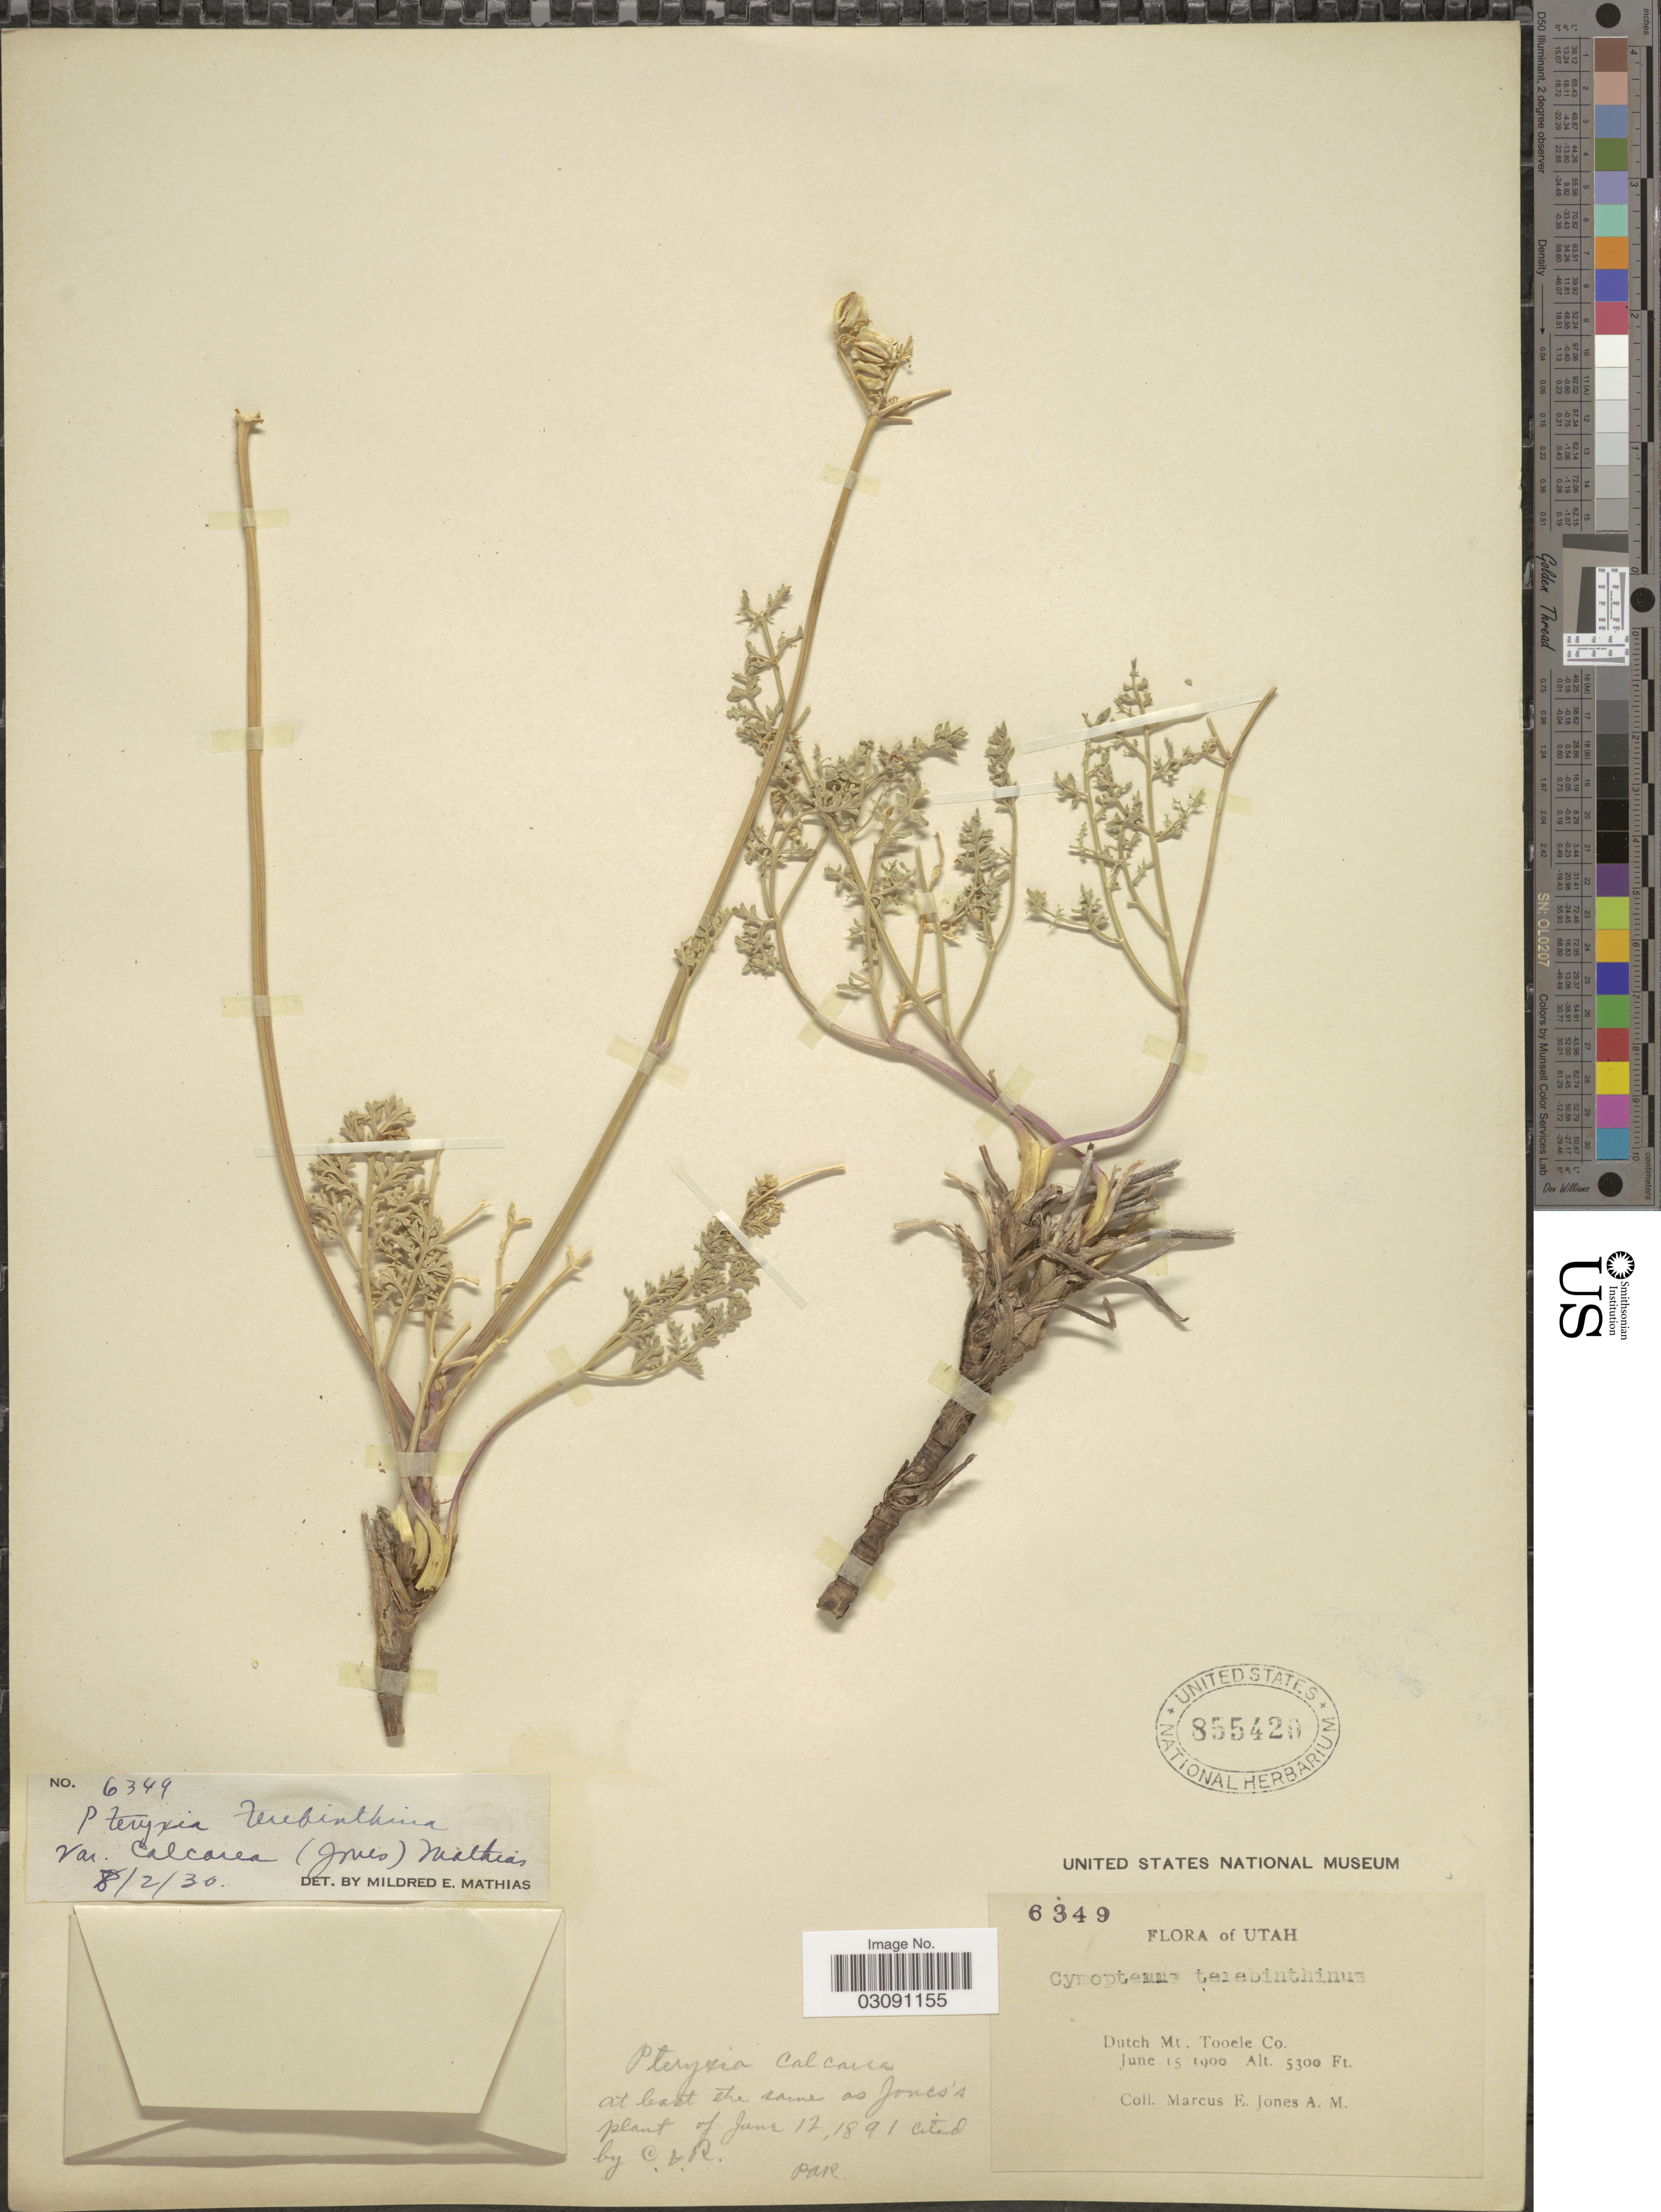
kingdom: Plantae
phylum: Tracheophyta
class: Magnoliopsida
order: Apiales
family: Apiaceae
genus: Pteryxia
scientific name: Pteryxia terebinthina var. calcarea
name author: (M.E. Jones) Mathias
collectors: M. E. Jones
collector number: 6349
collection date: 1900-06-15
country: United States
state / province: Utah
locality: Dutch Mt. Tooele Co.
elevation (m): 1615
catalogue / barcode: US 855420